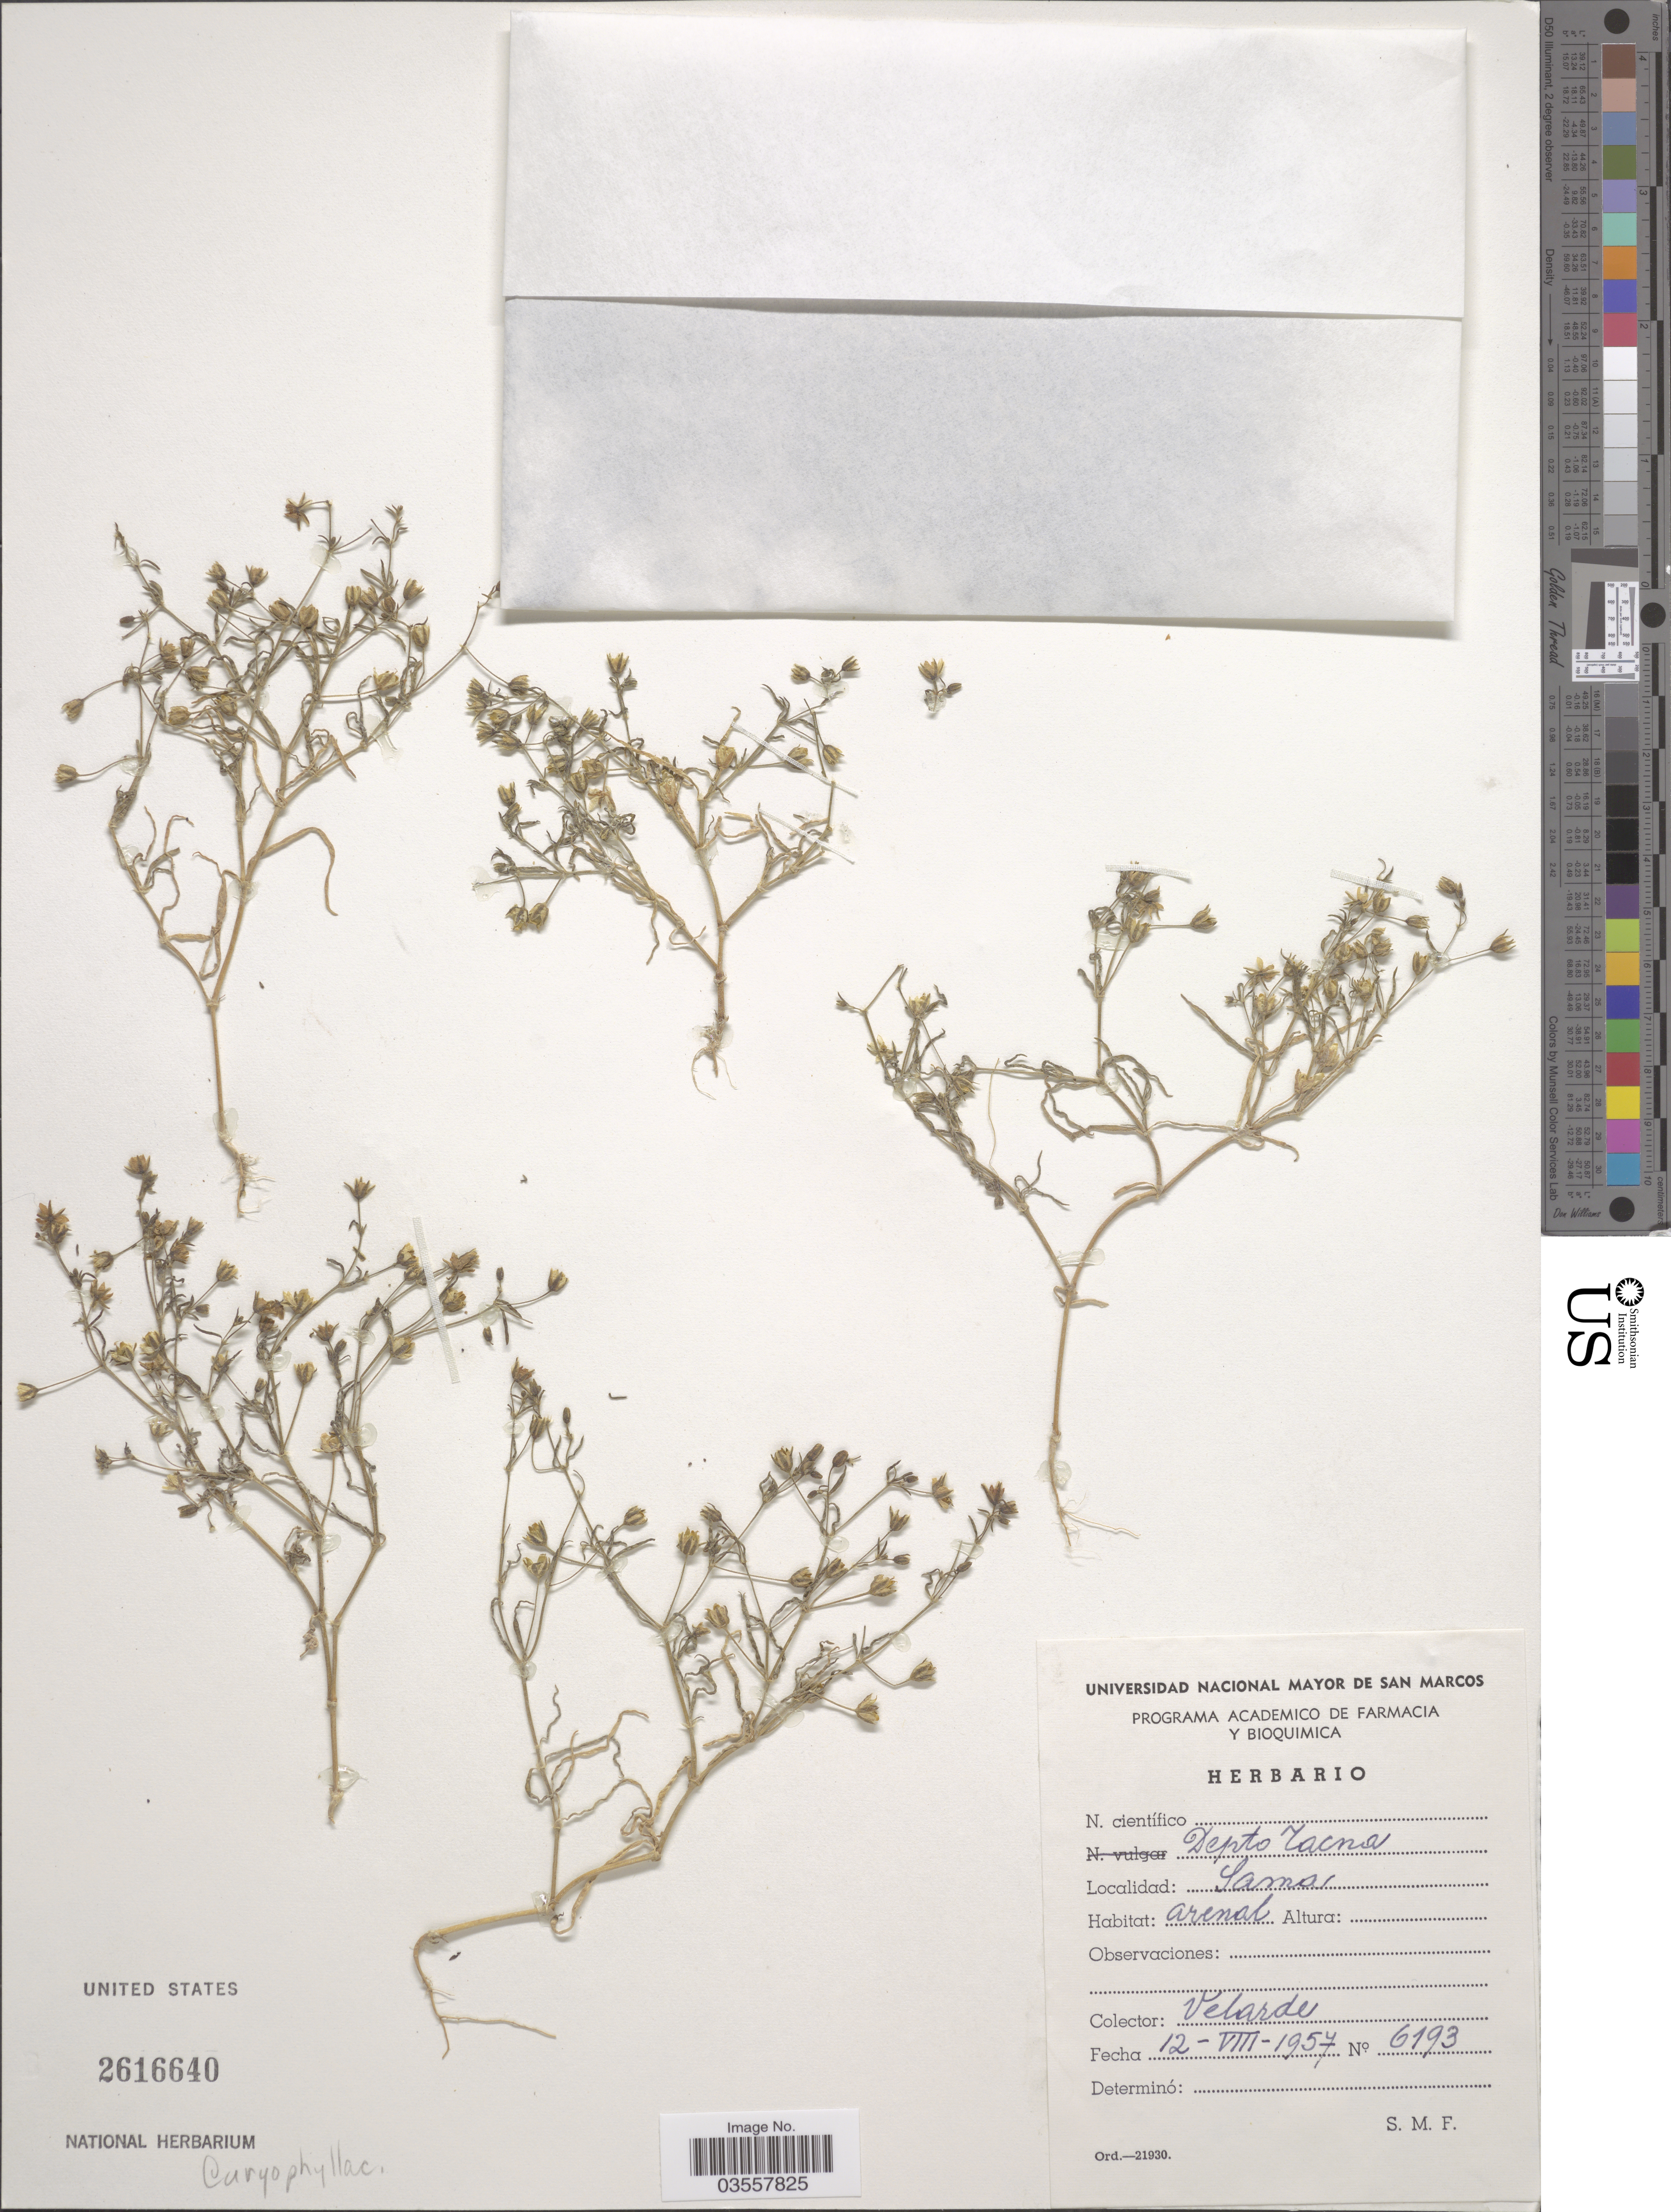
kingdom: Plantae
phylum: Tracheophyta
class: Magnoliopsida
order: Caryophyllales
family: Caryophyllaceae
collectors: -. Velarde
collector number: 6193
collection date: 1957-08-12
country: Peru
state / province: Tacna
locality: Lama.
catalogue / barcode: US 2616640